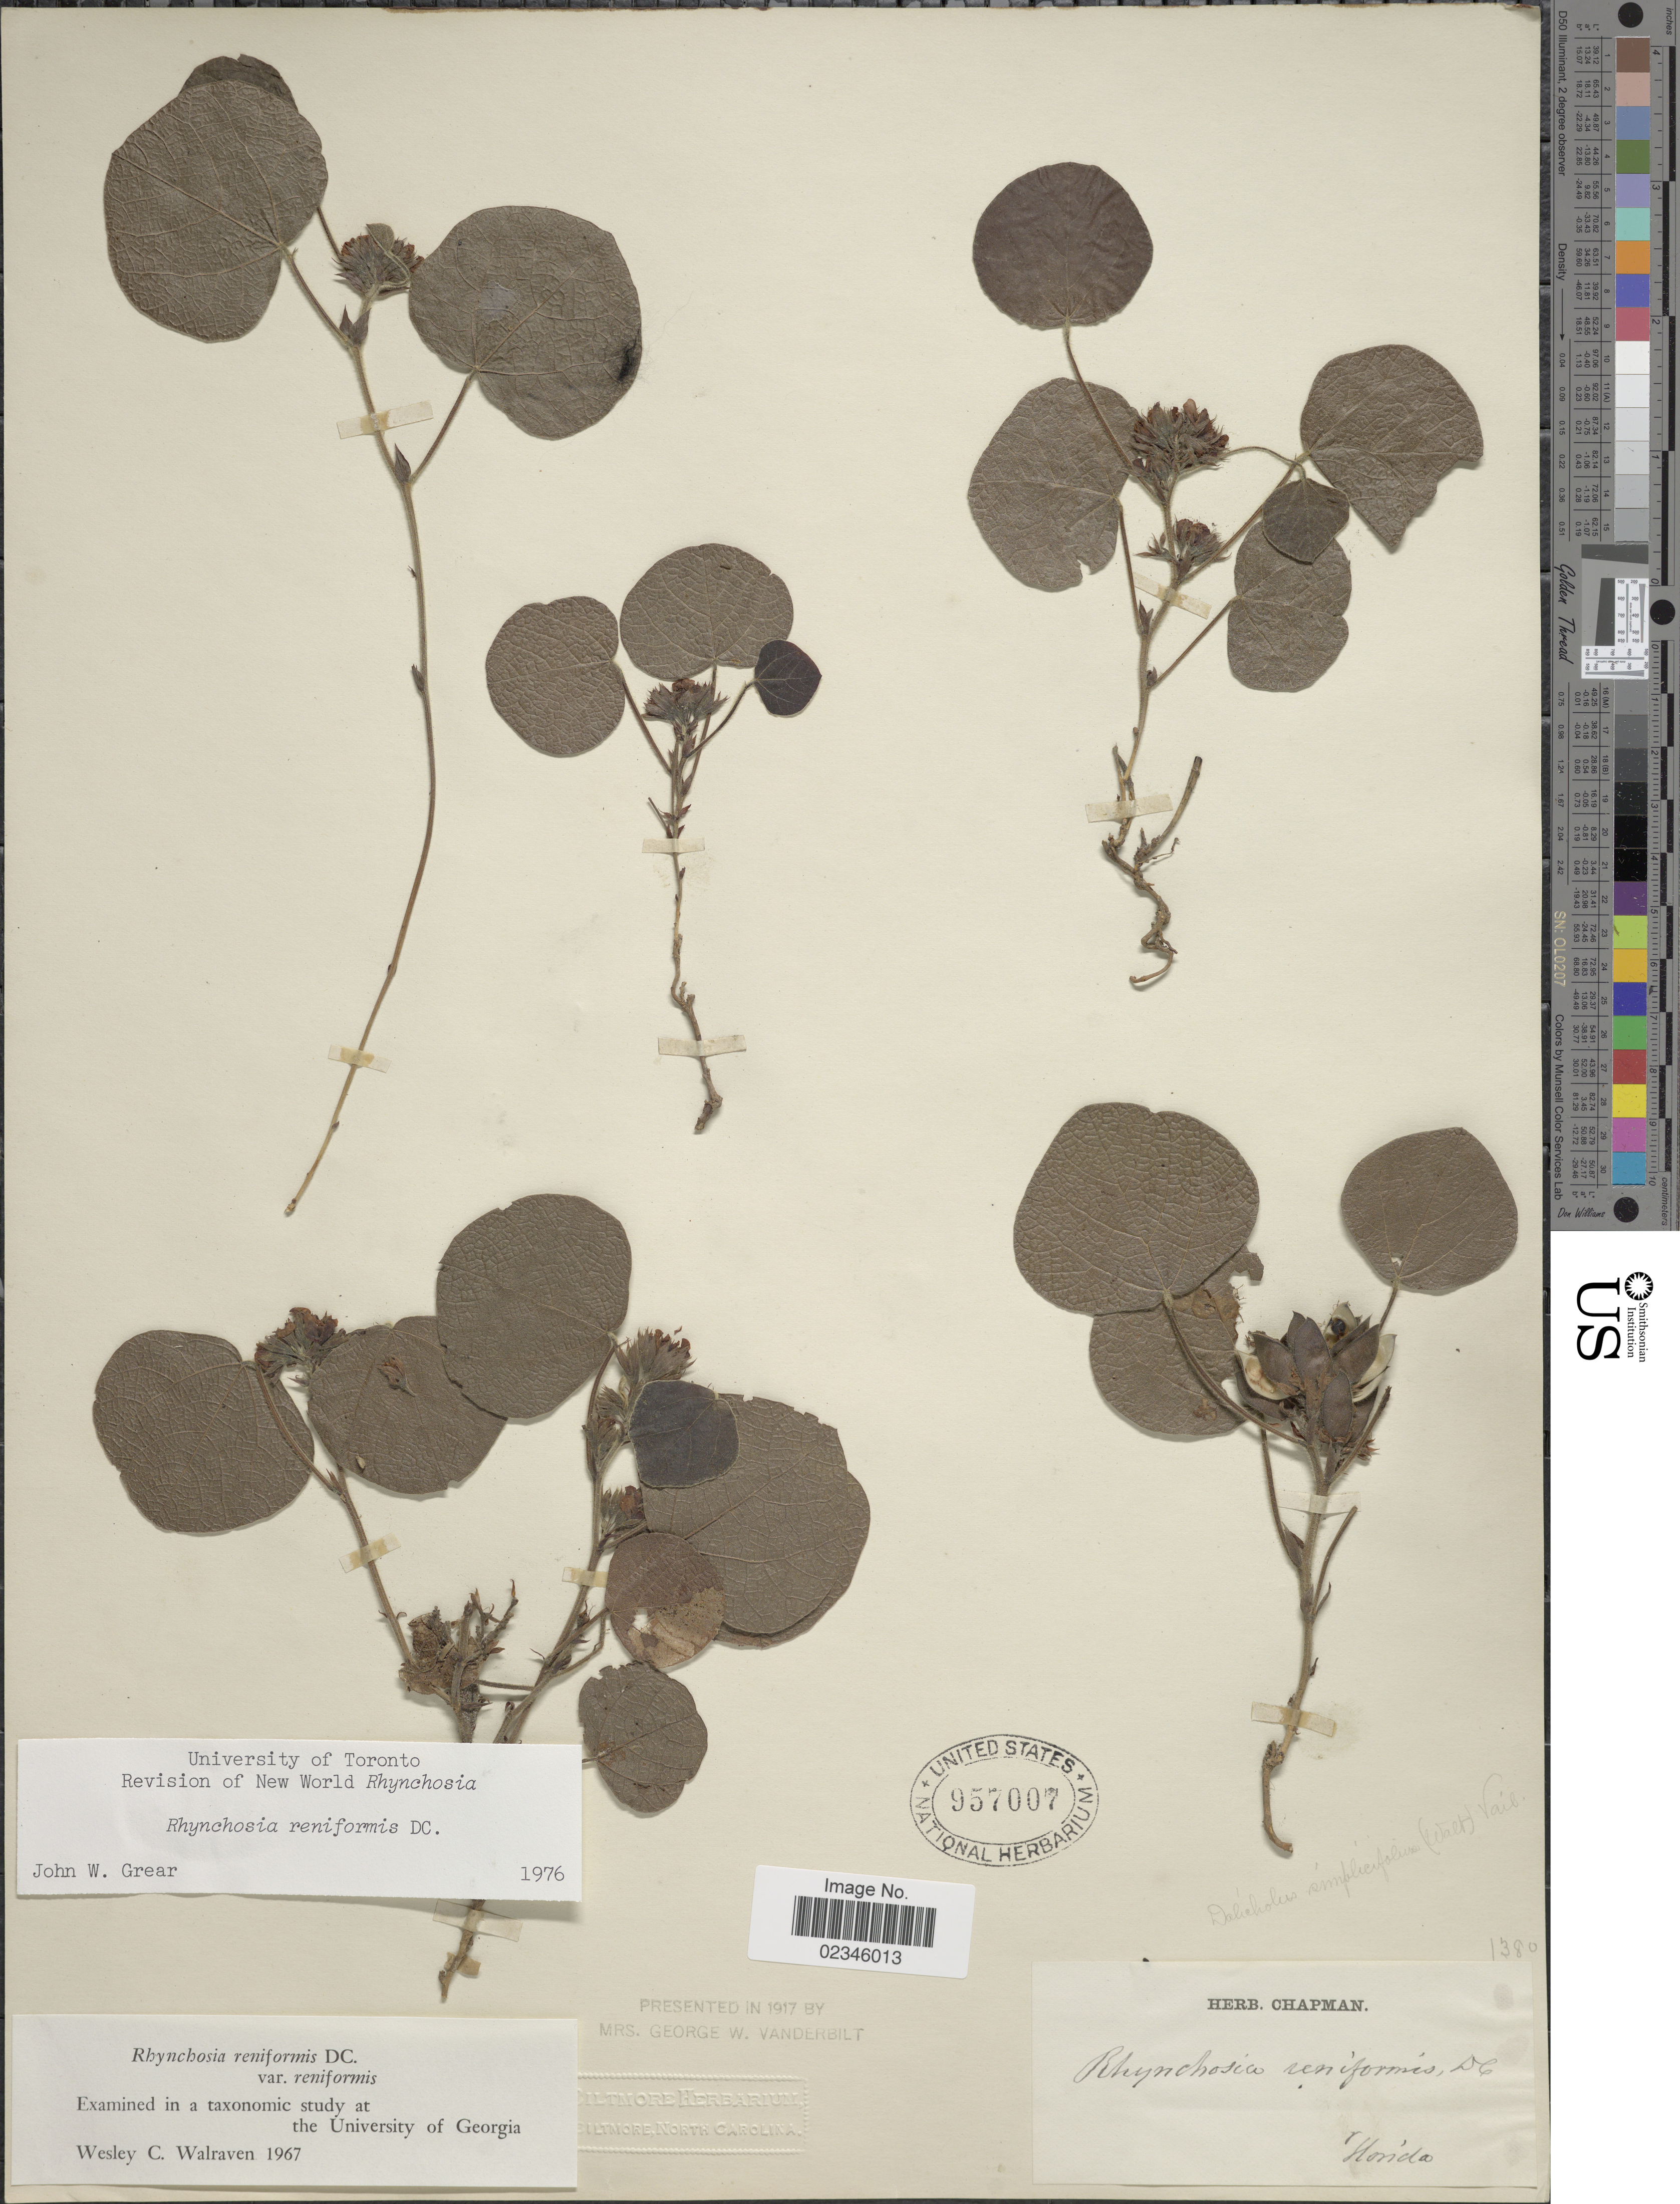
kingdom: Plantae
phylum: Tracheophyta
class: Magnoliopsida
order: Fabales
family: Fabaceae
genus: Rhynchosia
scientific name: Rhynchosia reniformis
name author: DC.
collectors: ex herb. Chapman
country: United States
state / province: Florida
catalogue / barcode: US 957007